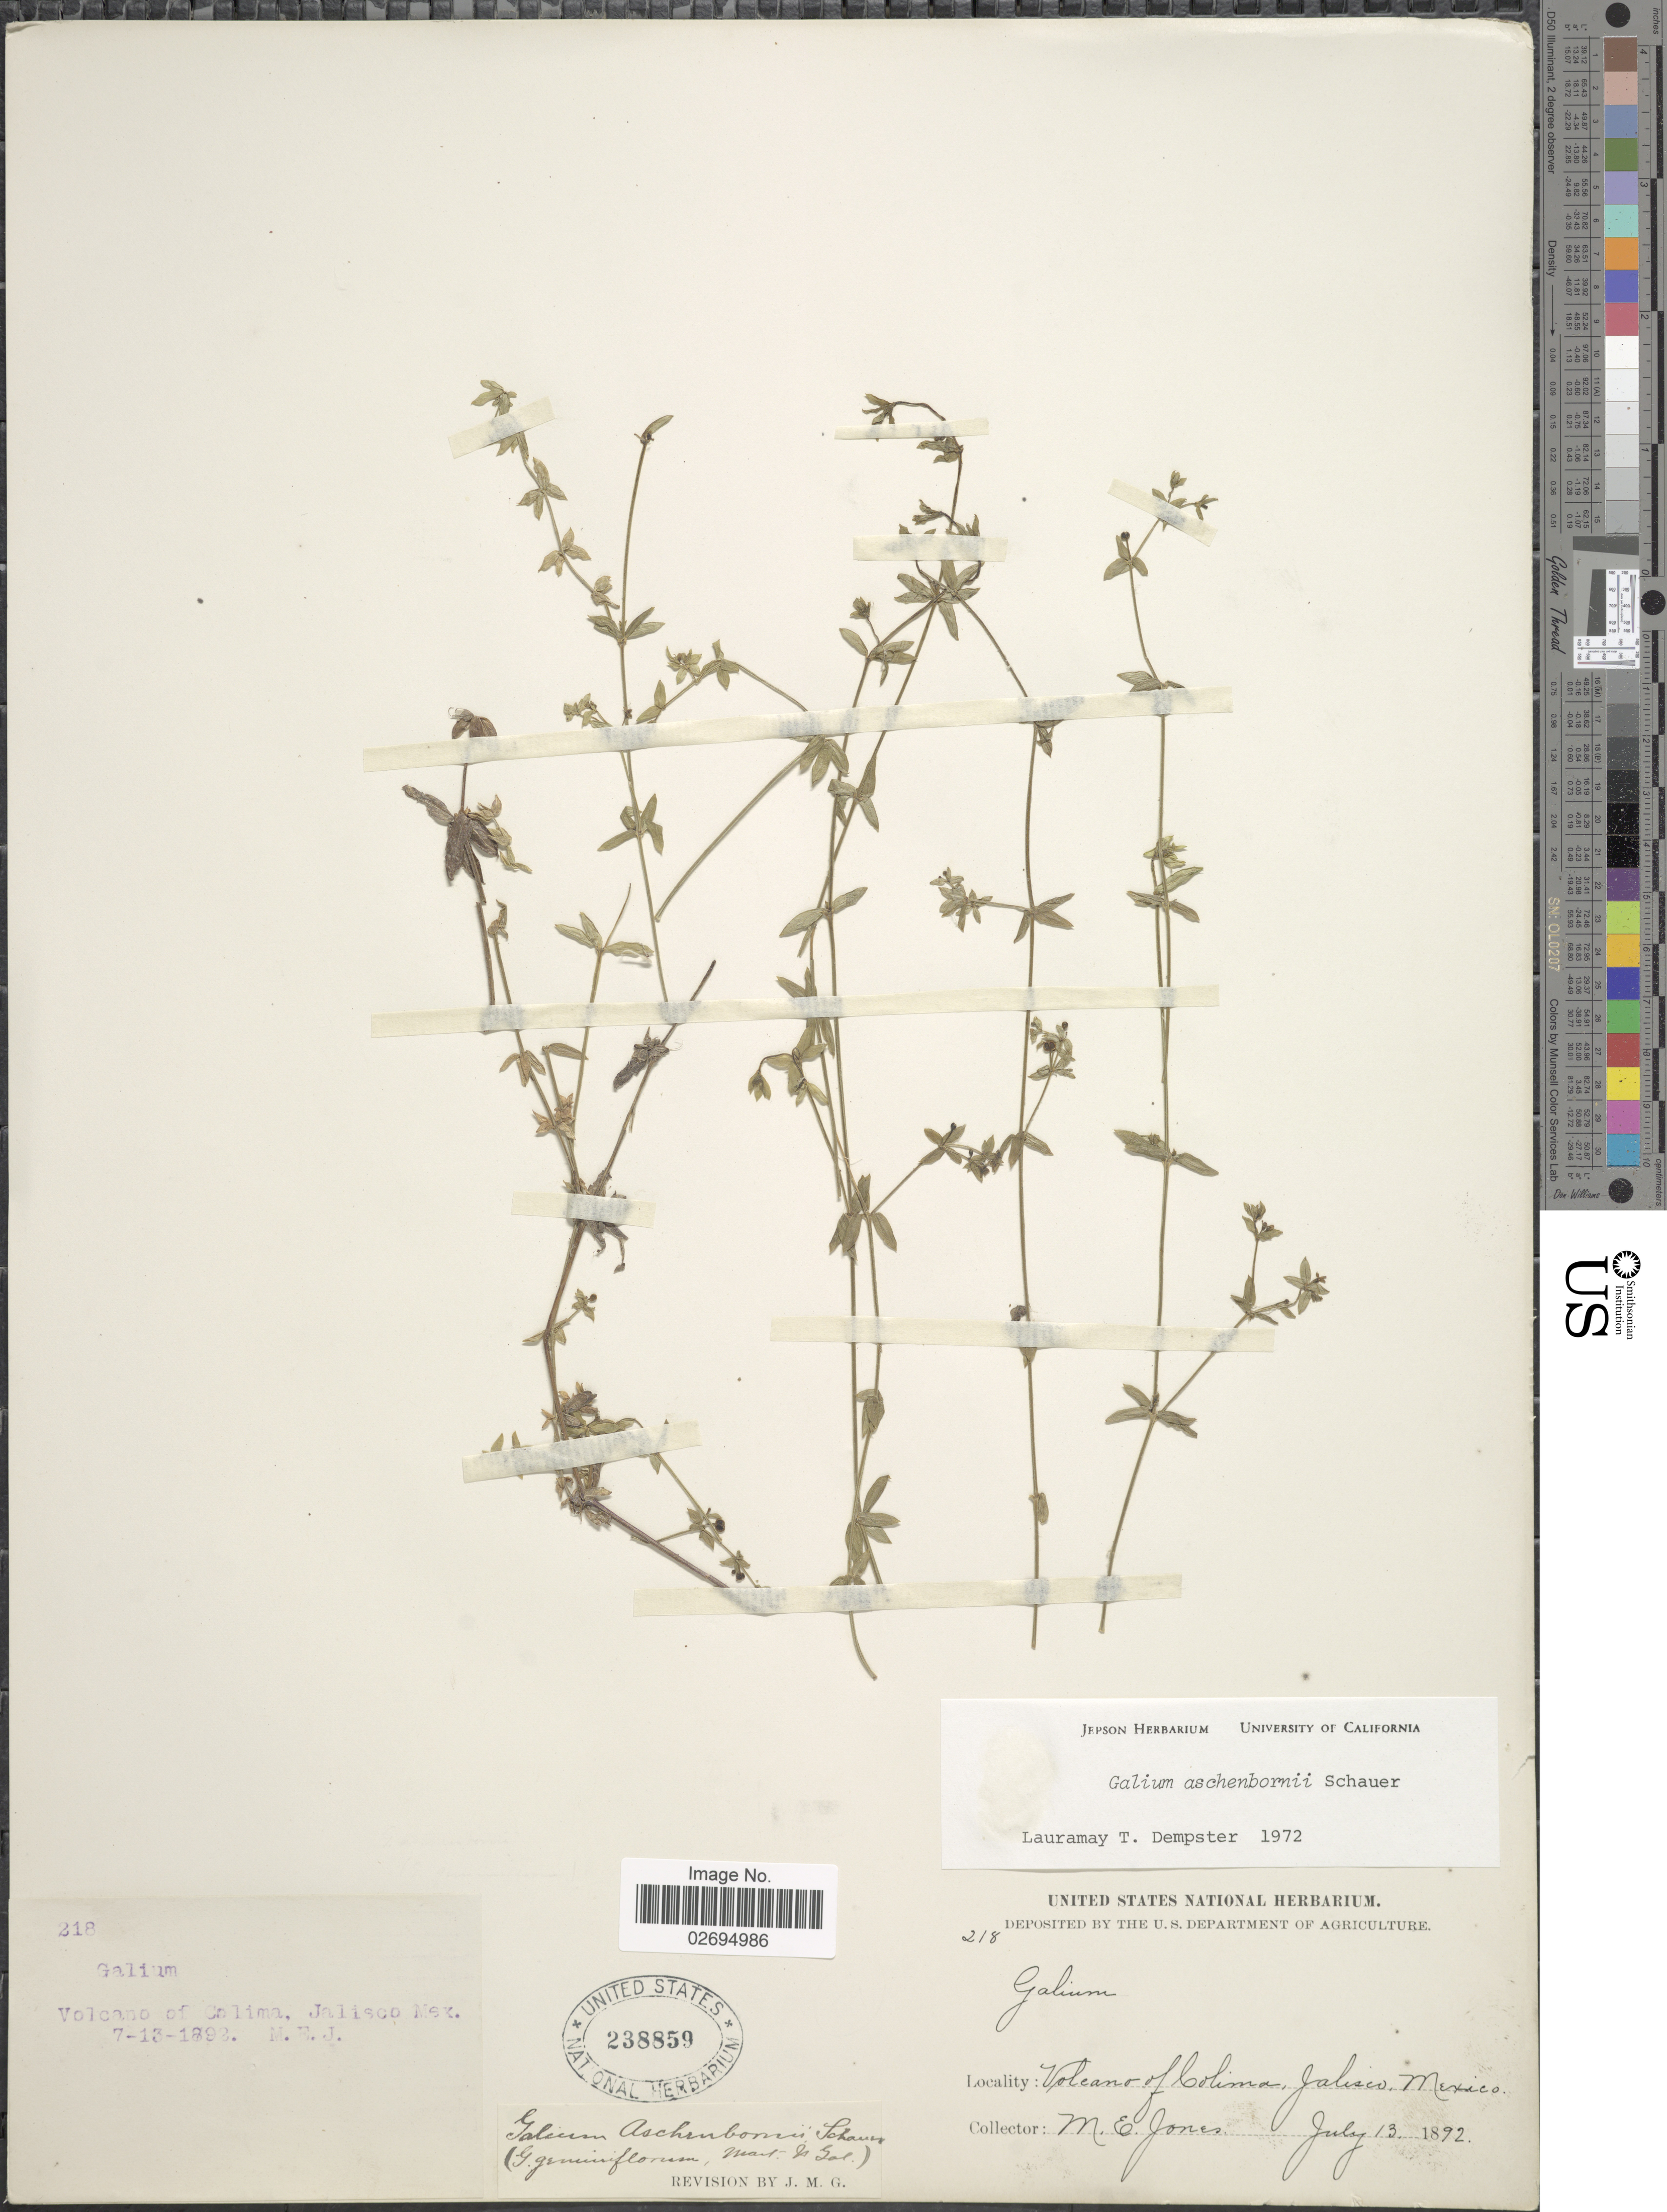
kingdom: Plantae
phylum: Tracheophyta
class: Magnoliopsida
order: Gentianales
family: Rubiaceae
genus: Galium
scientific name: Galium aschenbornii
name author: Schauer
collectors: M. E. Jones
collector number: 218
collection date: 1892-07-13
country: Mexico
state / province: Jalisco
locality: Volcano of Colima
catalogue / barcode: US 238859